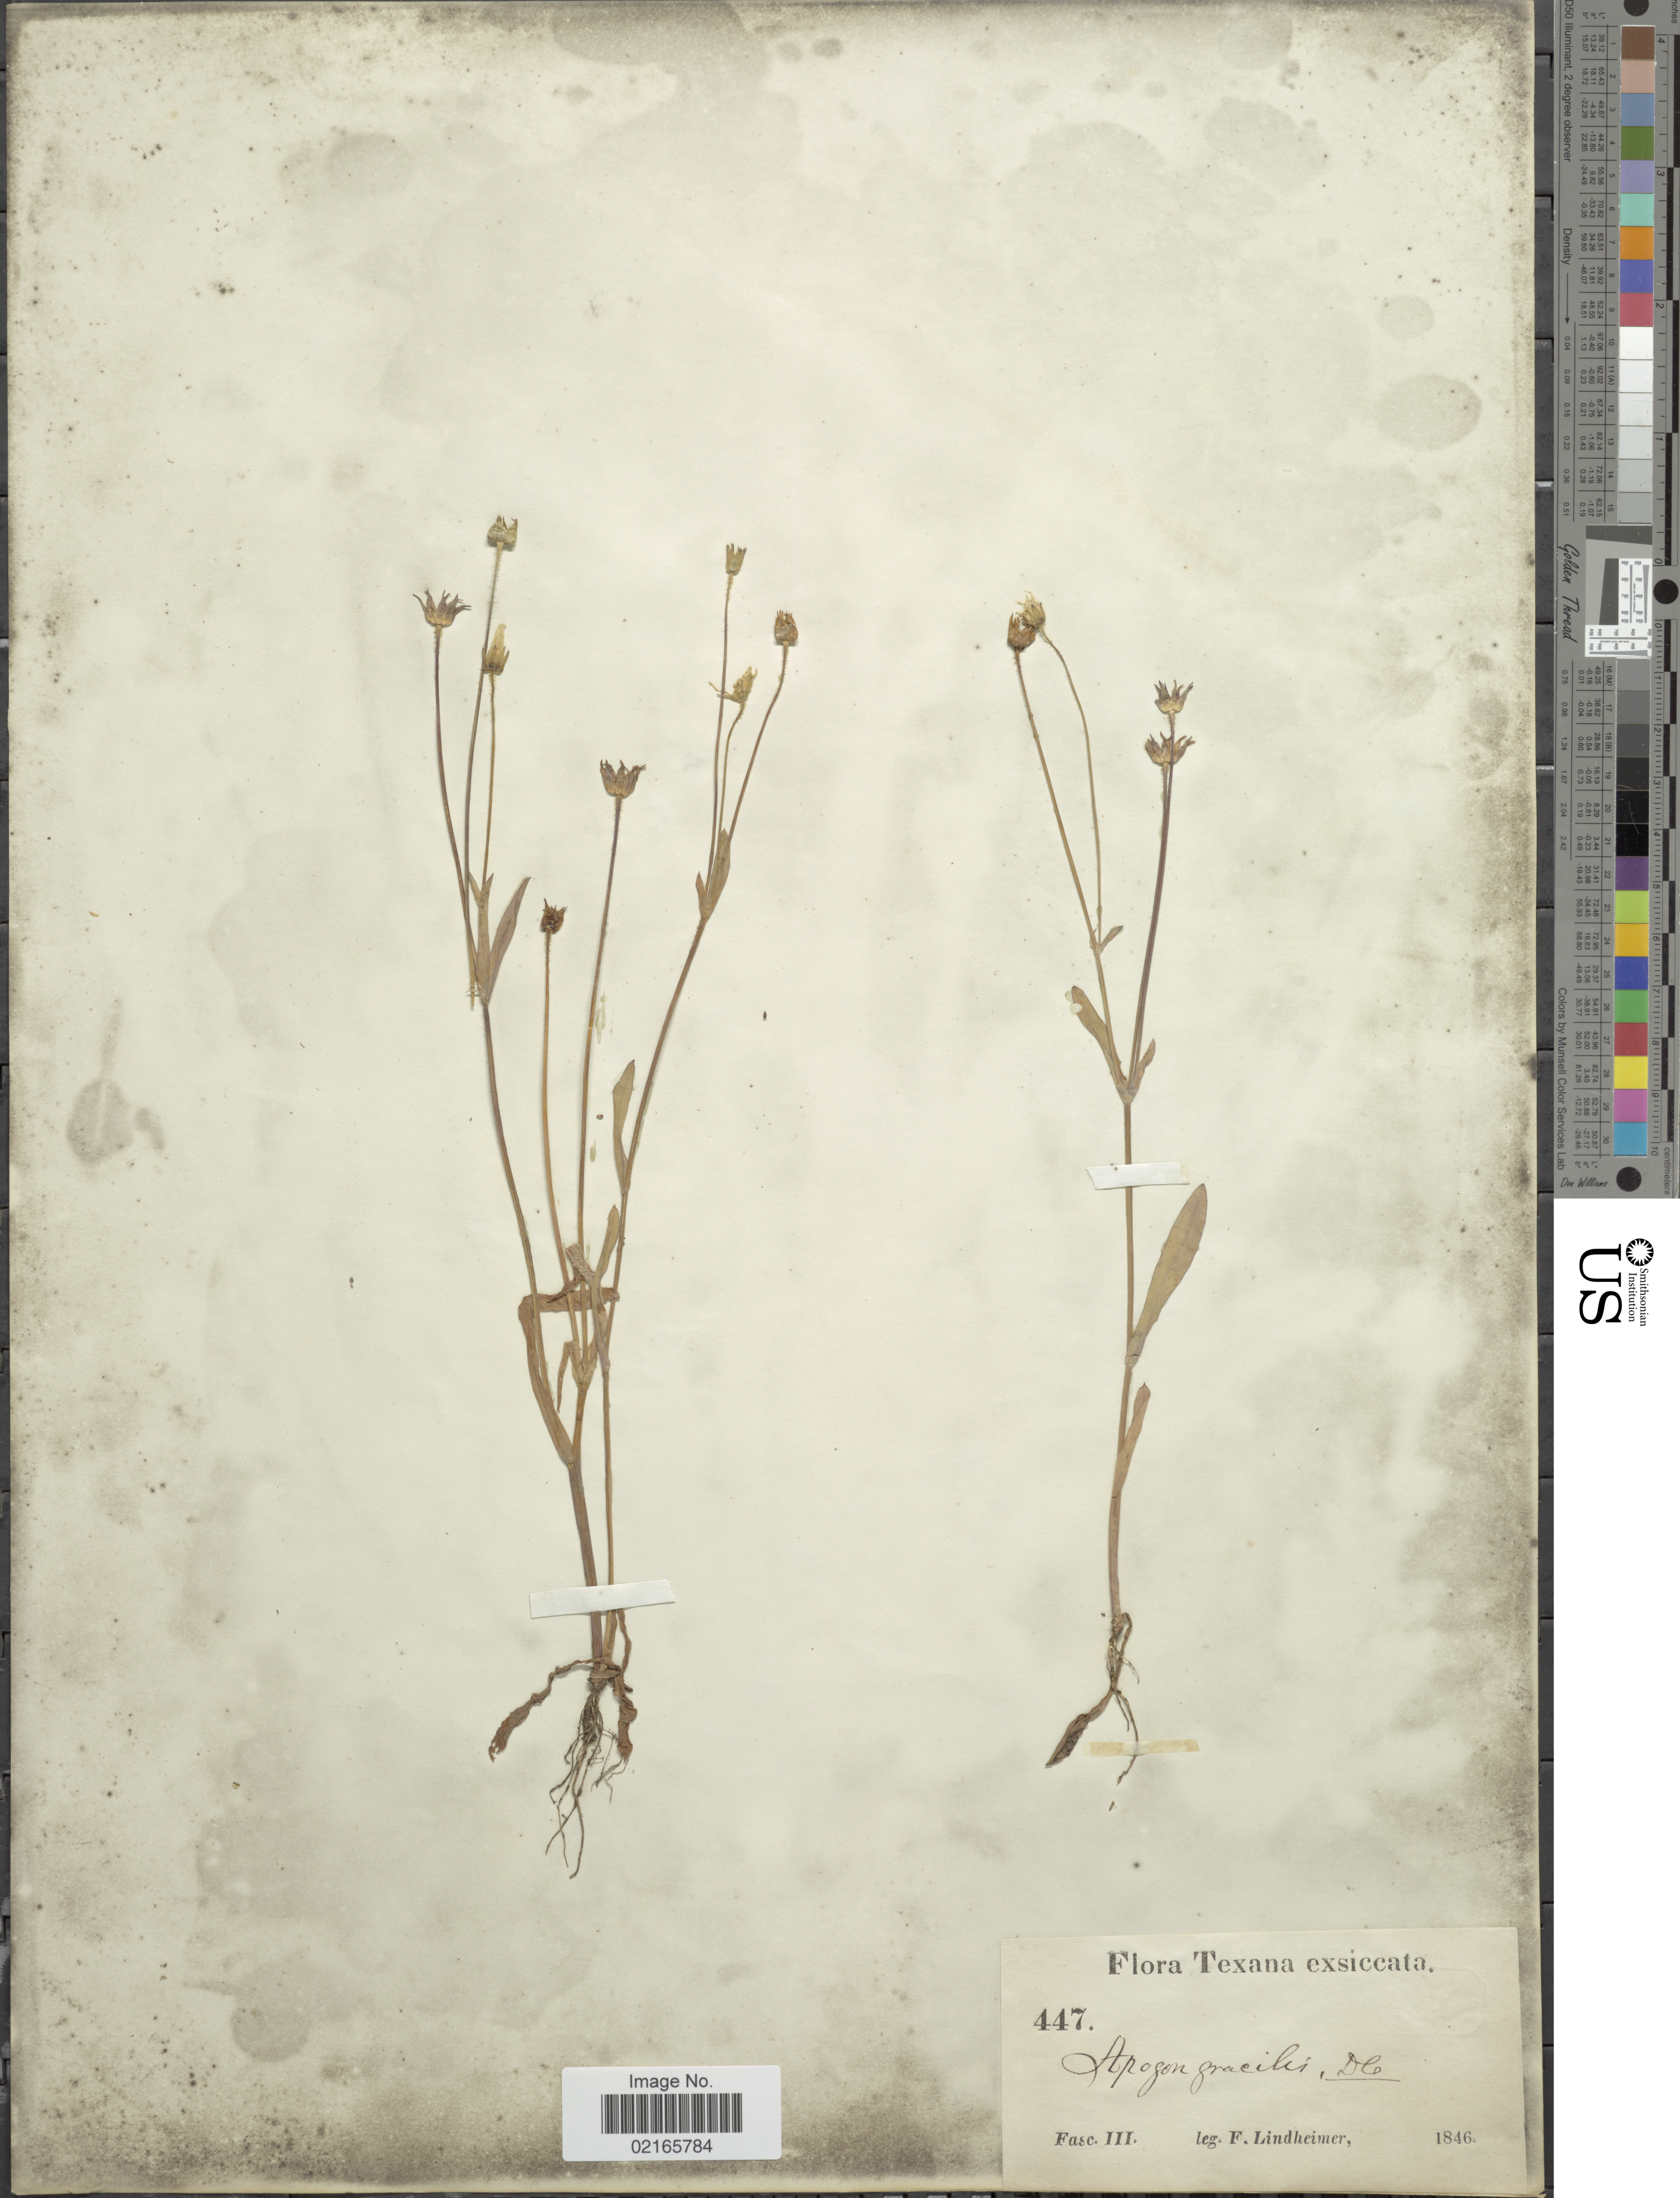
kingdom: Plantae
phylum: Tracheophyta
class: Magnoliopsida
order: Asterales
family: Asteraceae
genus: Krigia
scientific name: Krigia cespitosa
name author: (Raf.) K.L. Chambers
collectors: F. Lindheimer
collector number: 447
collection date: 1846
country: United States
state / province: Texas